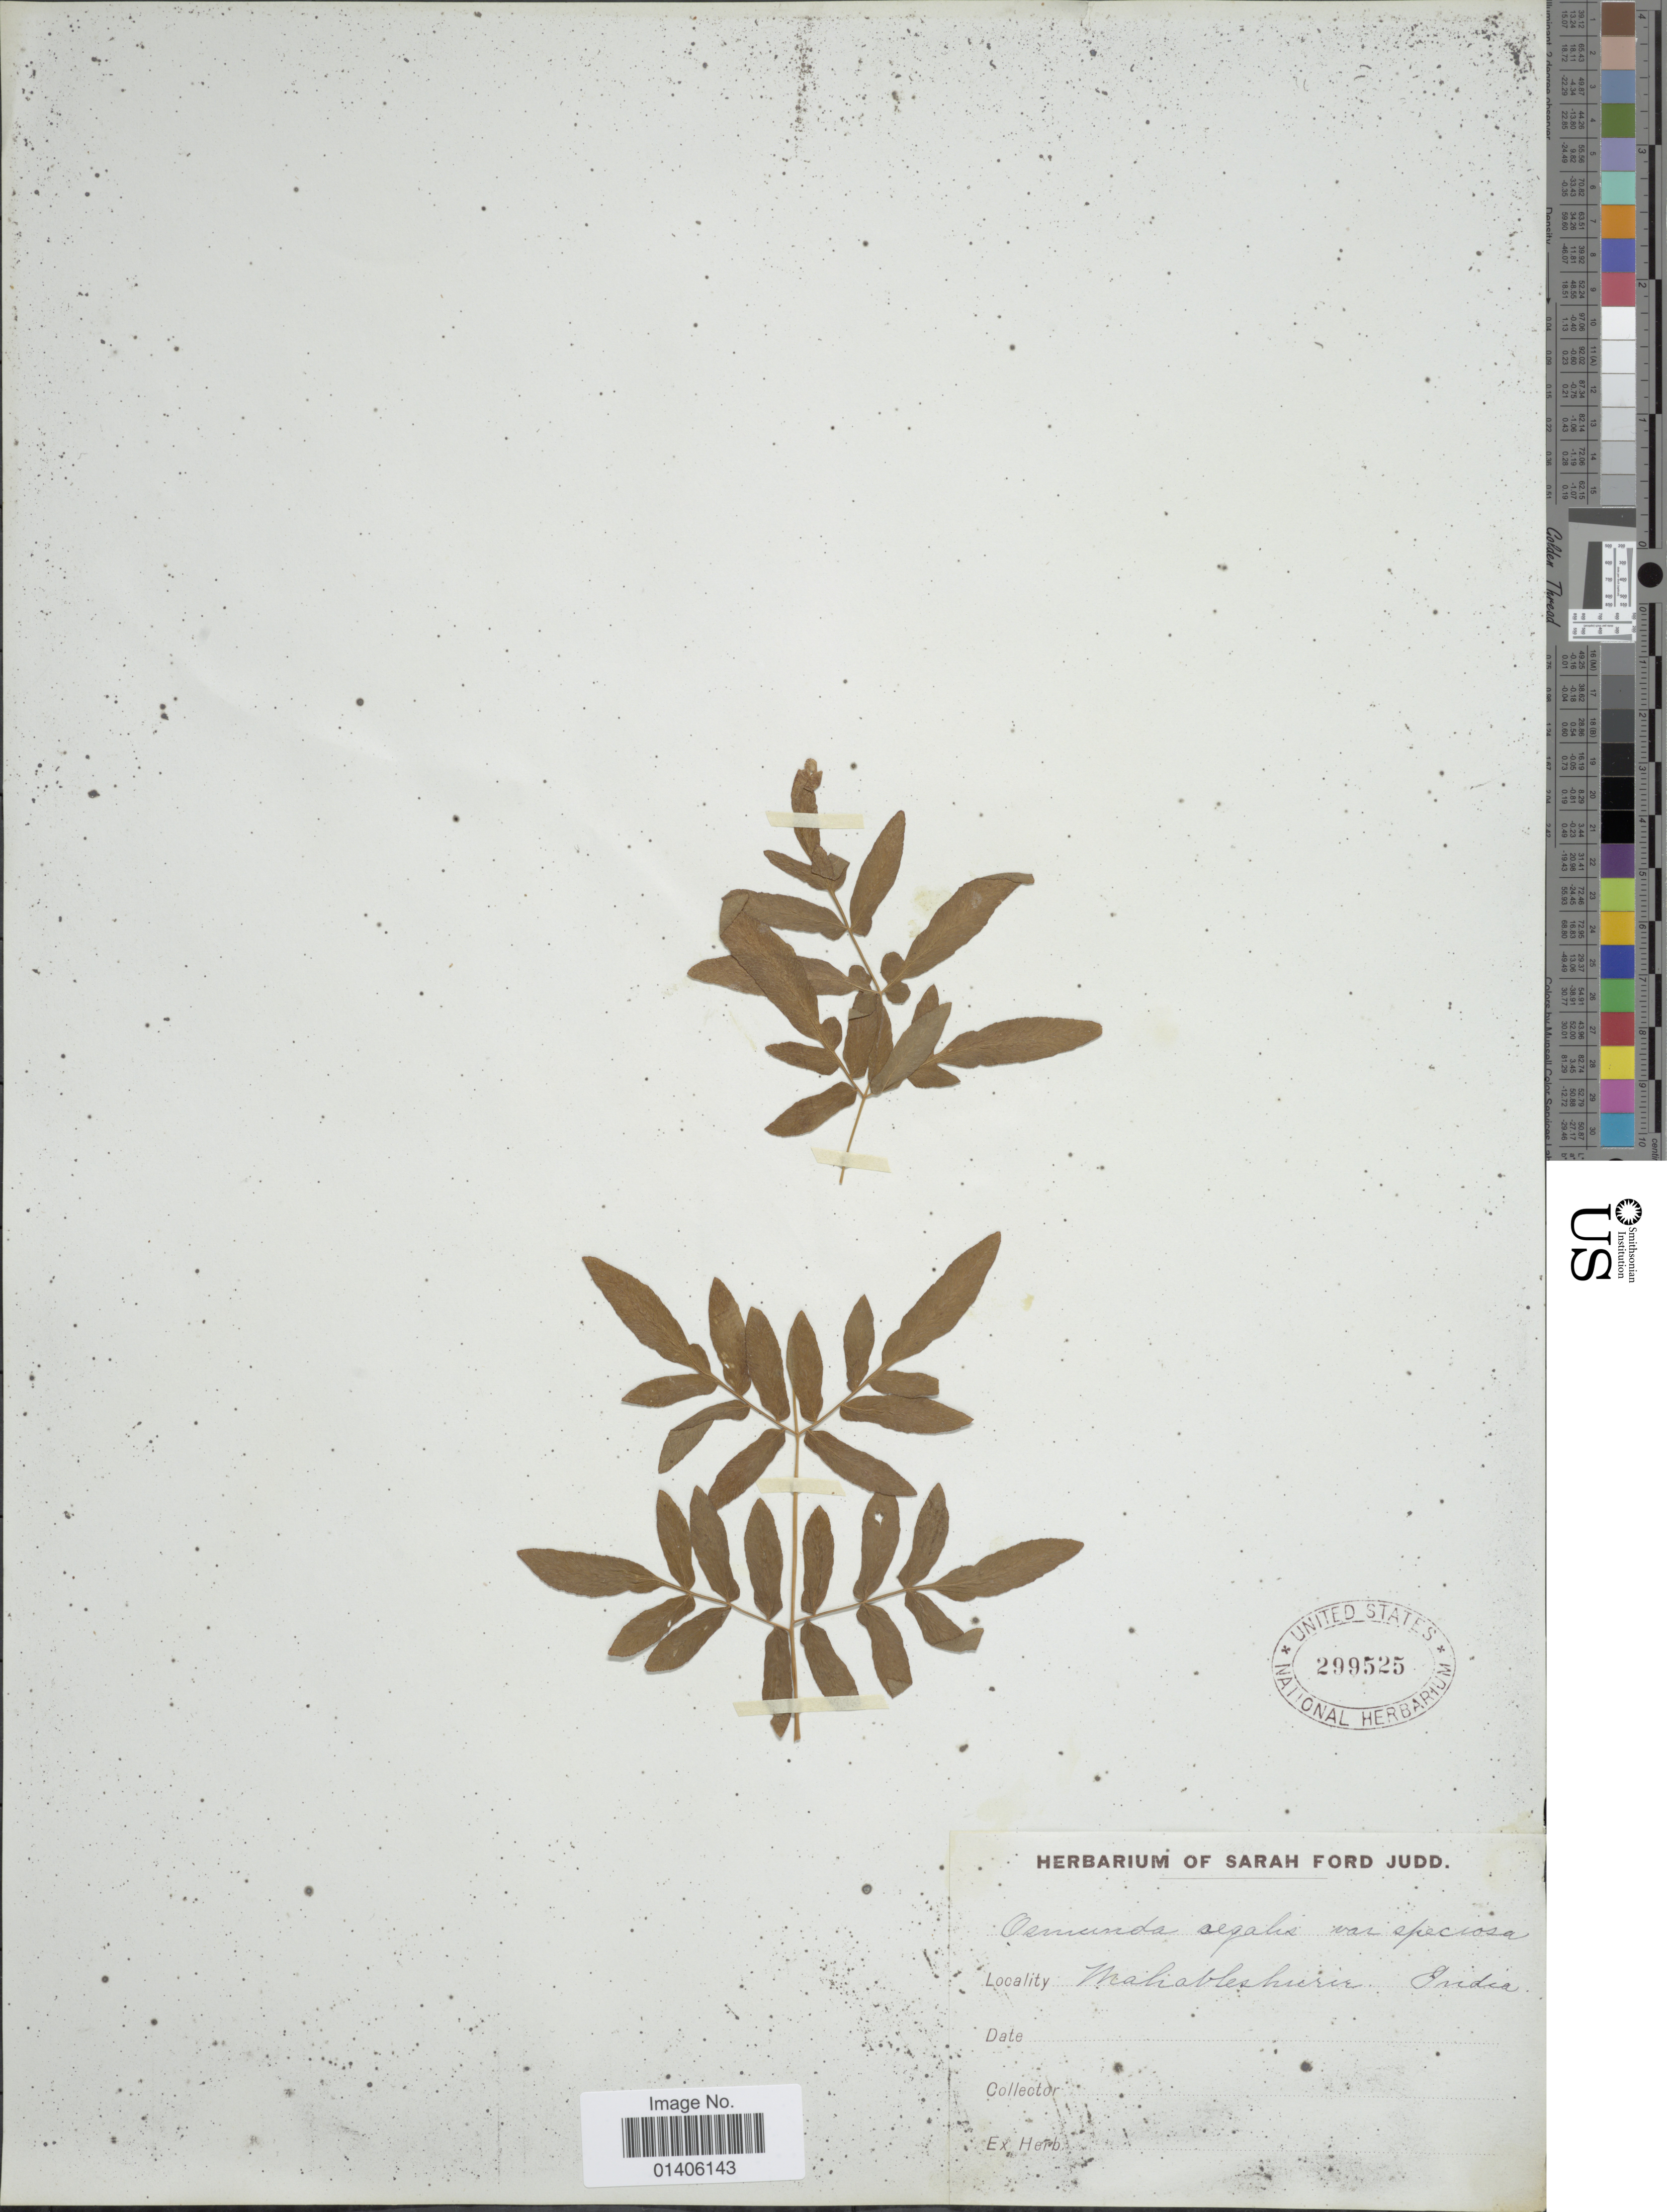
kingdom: Plantae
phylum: Tracheophyta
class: Polypodiopsida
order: Osmundales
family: Osmundaceae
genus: Osmunda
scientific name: Osmunda regalis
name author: L.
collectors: ex herb. Sarah Ford Judd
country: India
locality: Maliableshurir [interpreted]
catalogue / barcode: US 299525